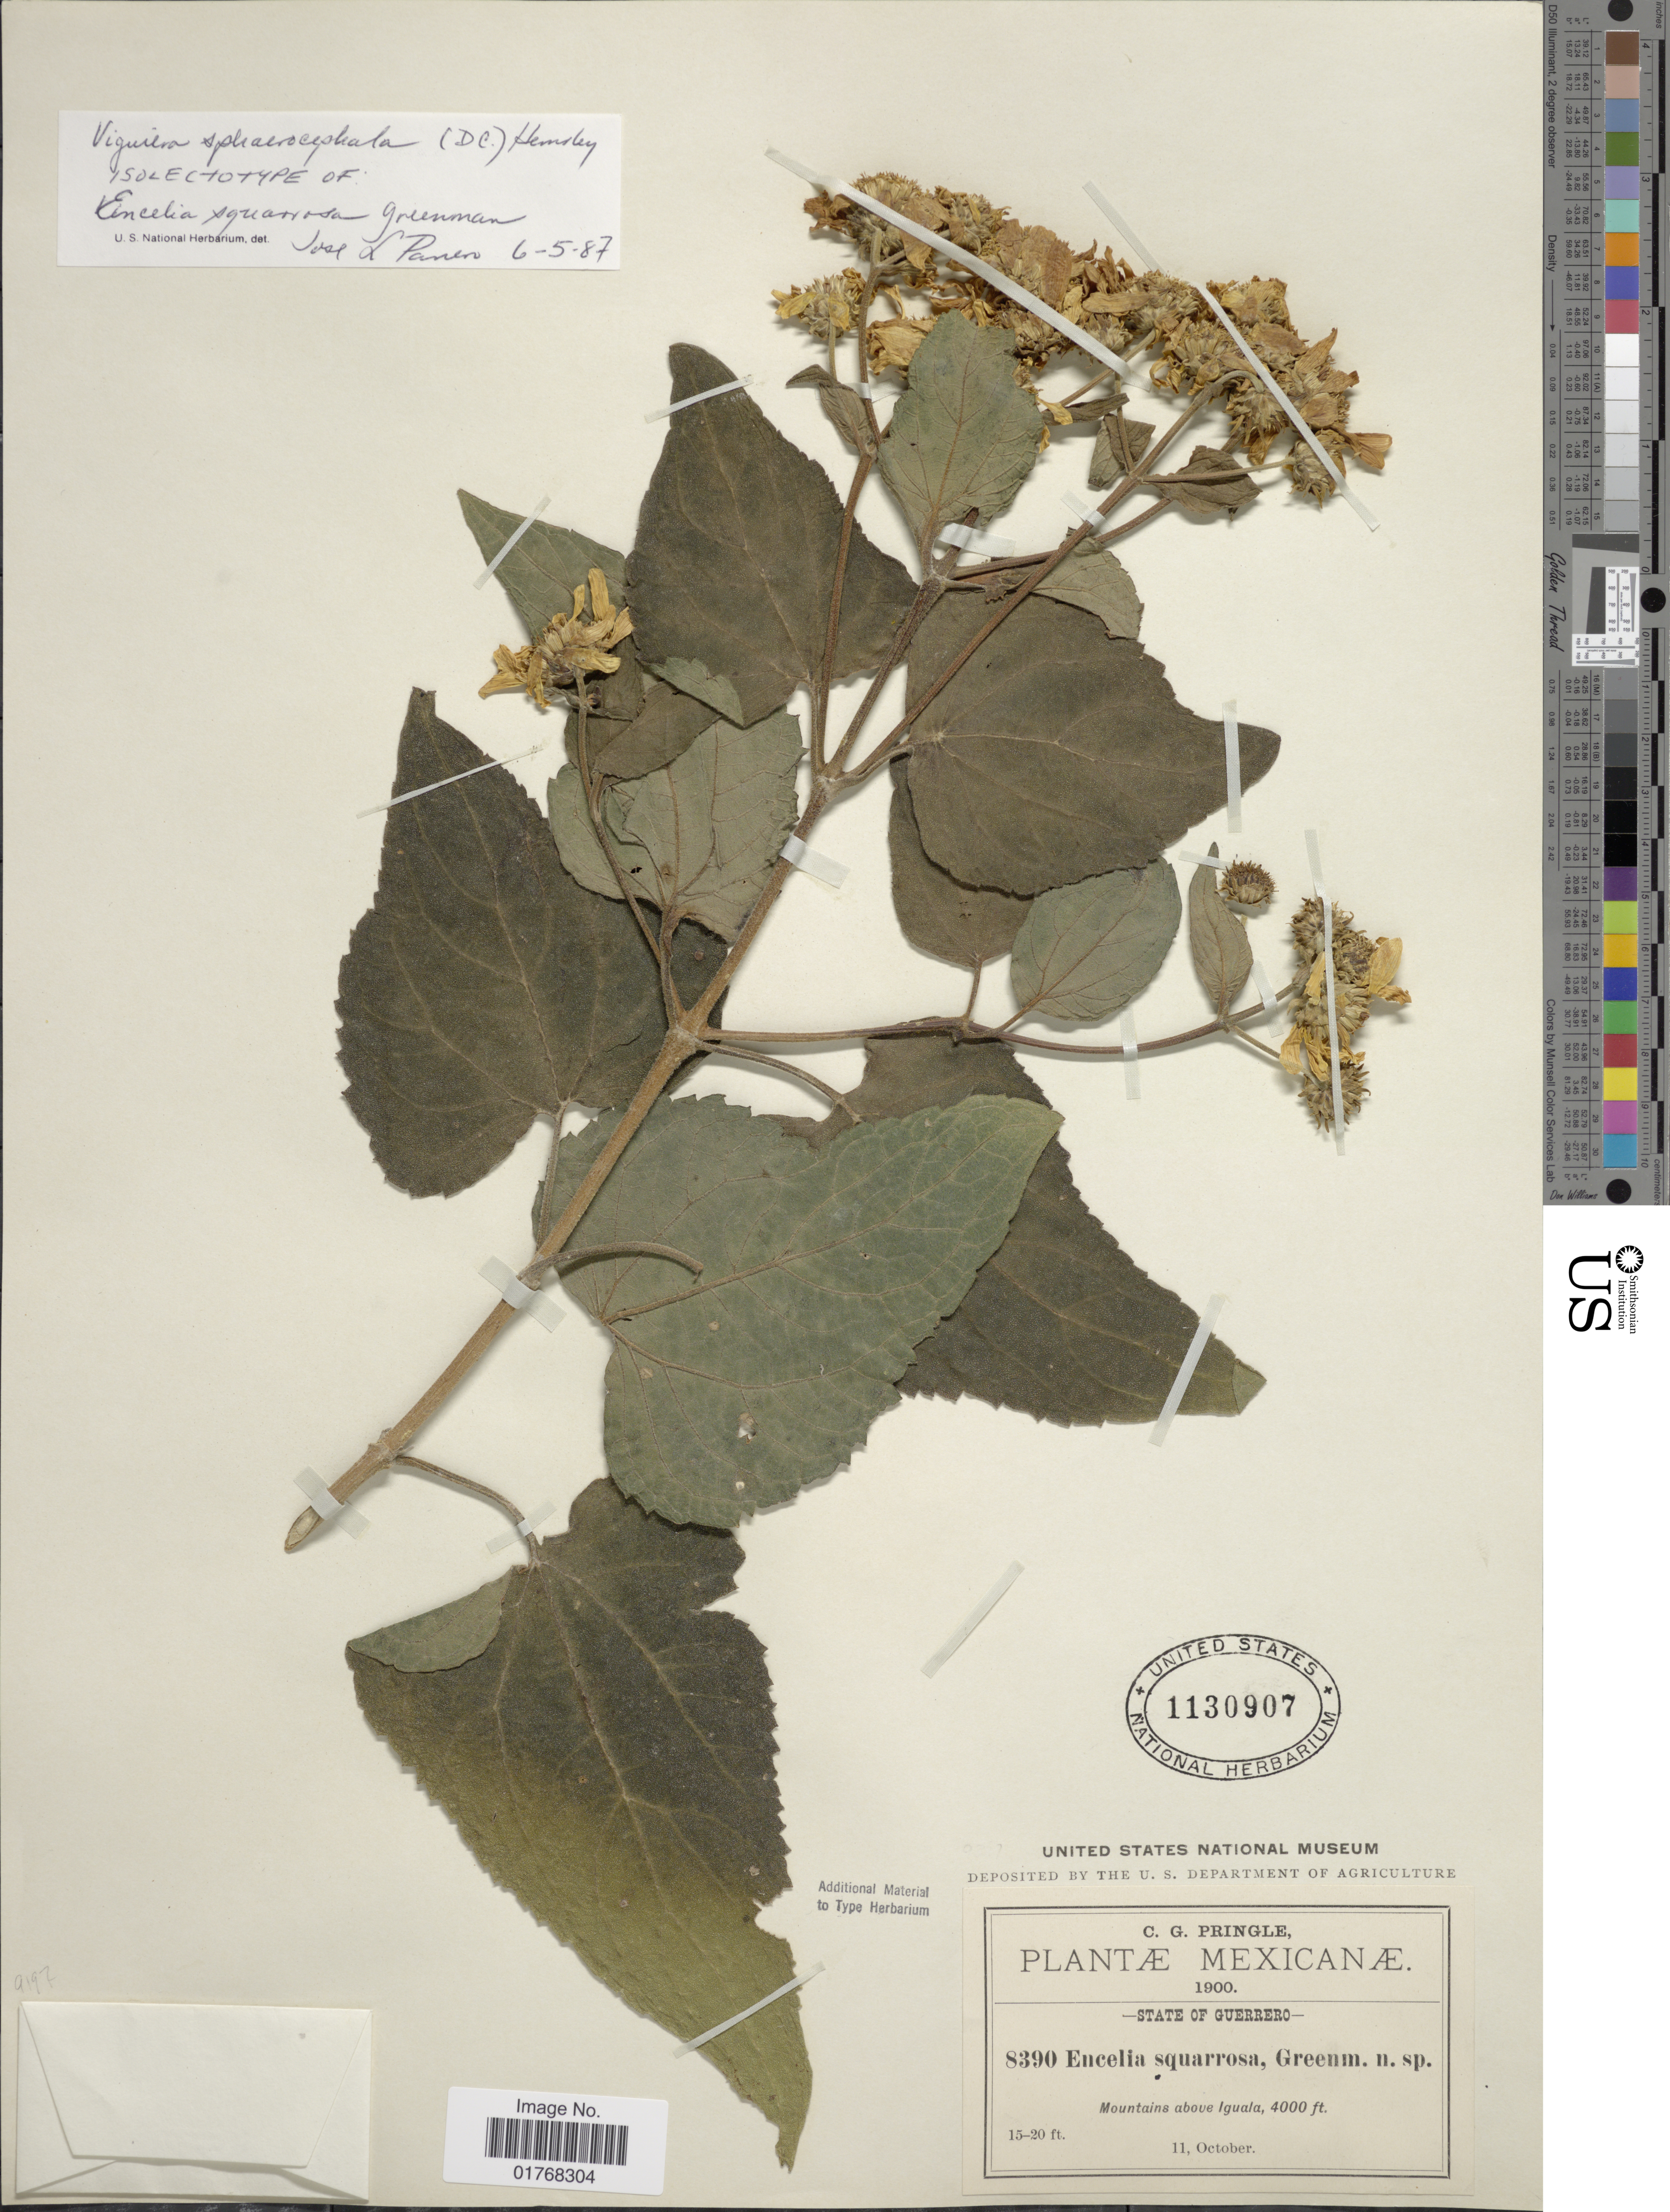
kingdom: Plantae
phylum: Tracheophyta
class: Magnoliopsida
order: Asterales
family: Asteraceae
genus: Viguiera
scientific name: Viguiera sphaerocephala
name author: (DC.) Hemsl.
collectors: C. G. Pringle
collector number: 8390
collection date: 1900-10-11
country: Mexico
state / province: Guerrero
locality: Mountains above Iguala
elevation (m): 1219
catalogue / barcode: US 1130907